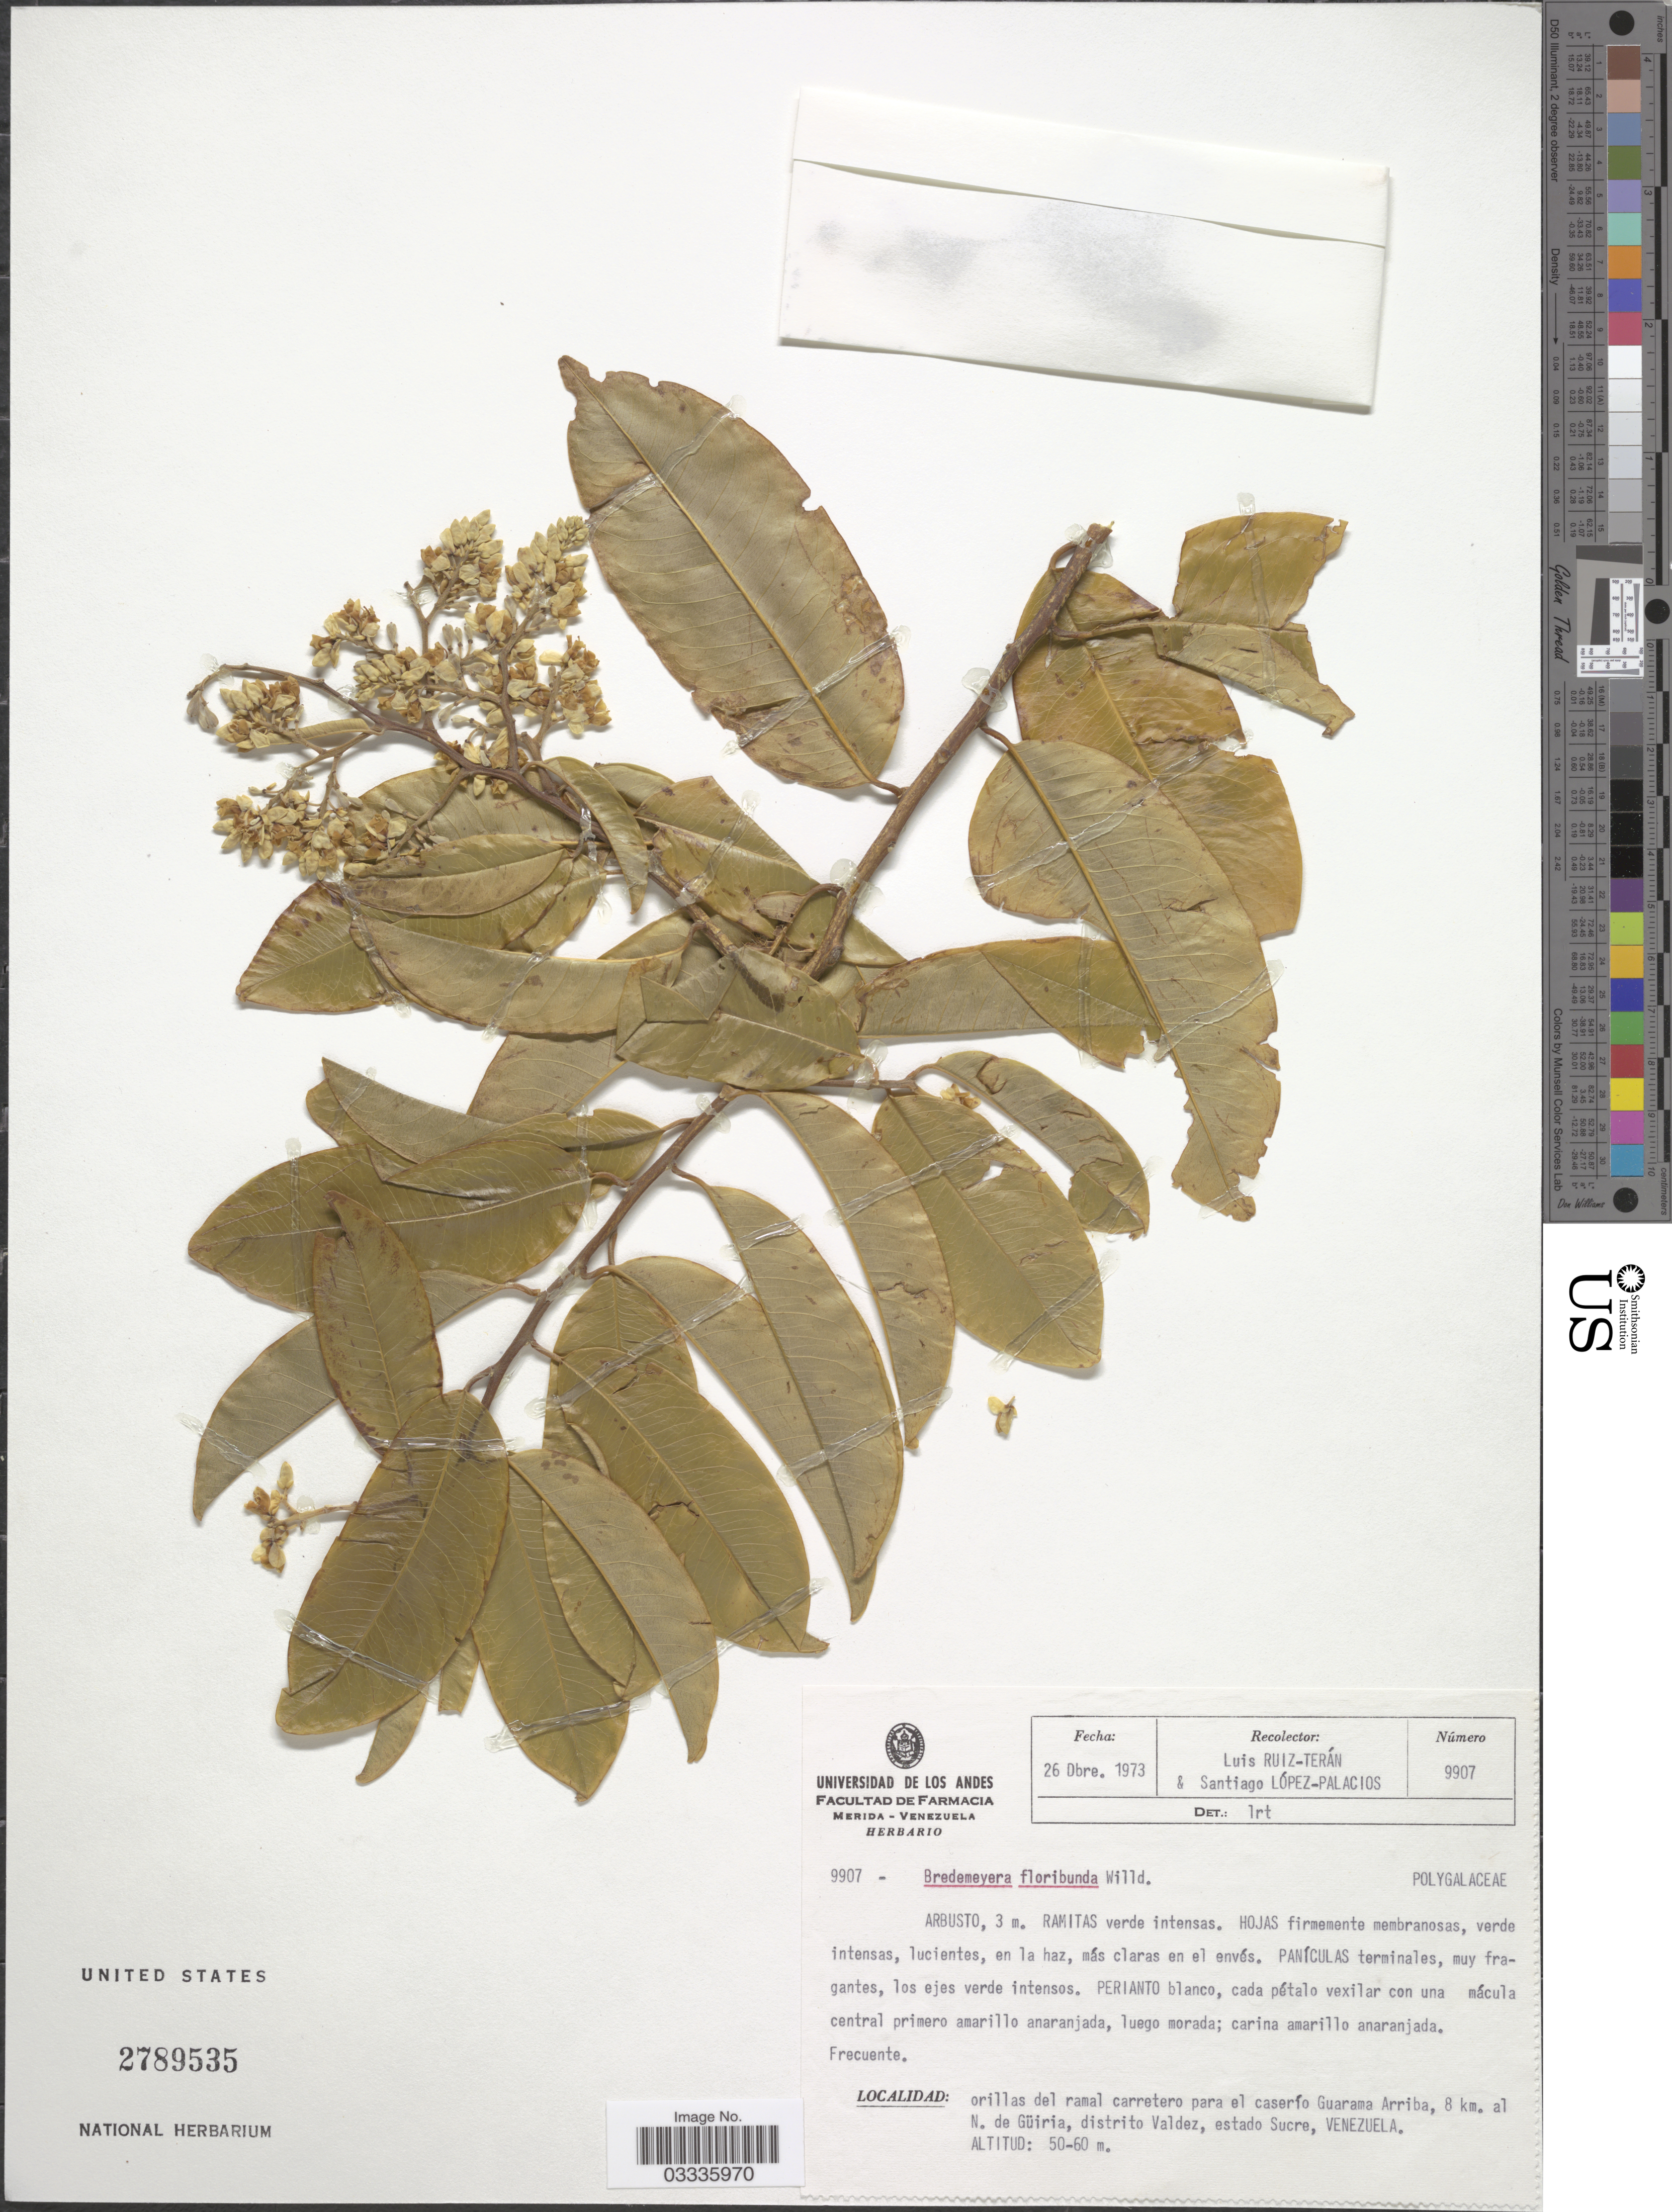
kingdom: Plantae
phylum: Tracheophyta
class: Magnoliopsida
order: Fabales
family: Polygalaceae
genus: Bredemeyera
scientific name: Bredemeyera floribunda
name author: Willd.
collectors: L. Teran & S. López-Palacios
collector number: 9907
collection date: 1973-10-26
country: Venezuela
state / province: Sucre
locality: Orillas del ramal carretero para el caserío Guarama Arriba, 8 km. al N. de Güiria, distrito Valdez.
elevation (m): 50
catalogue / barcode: US 2789535